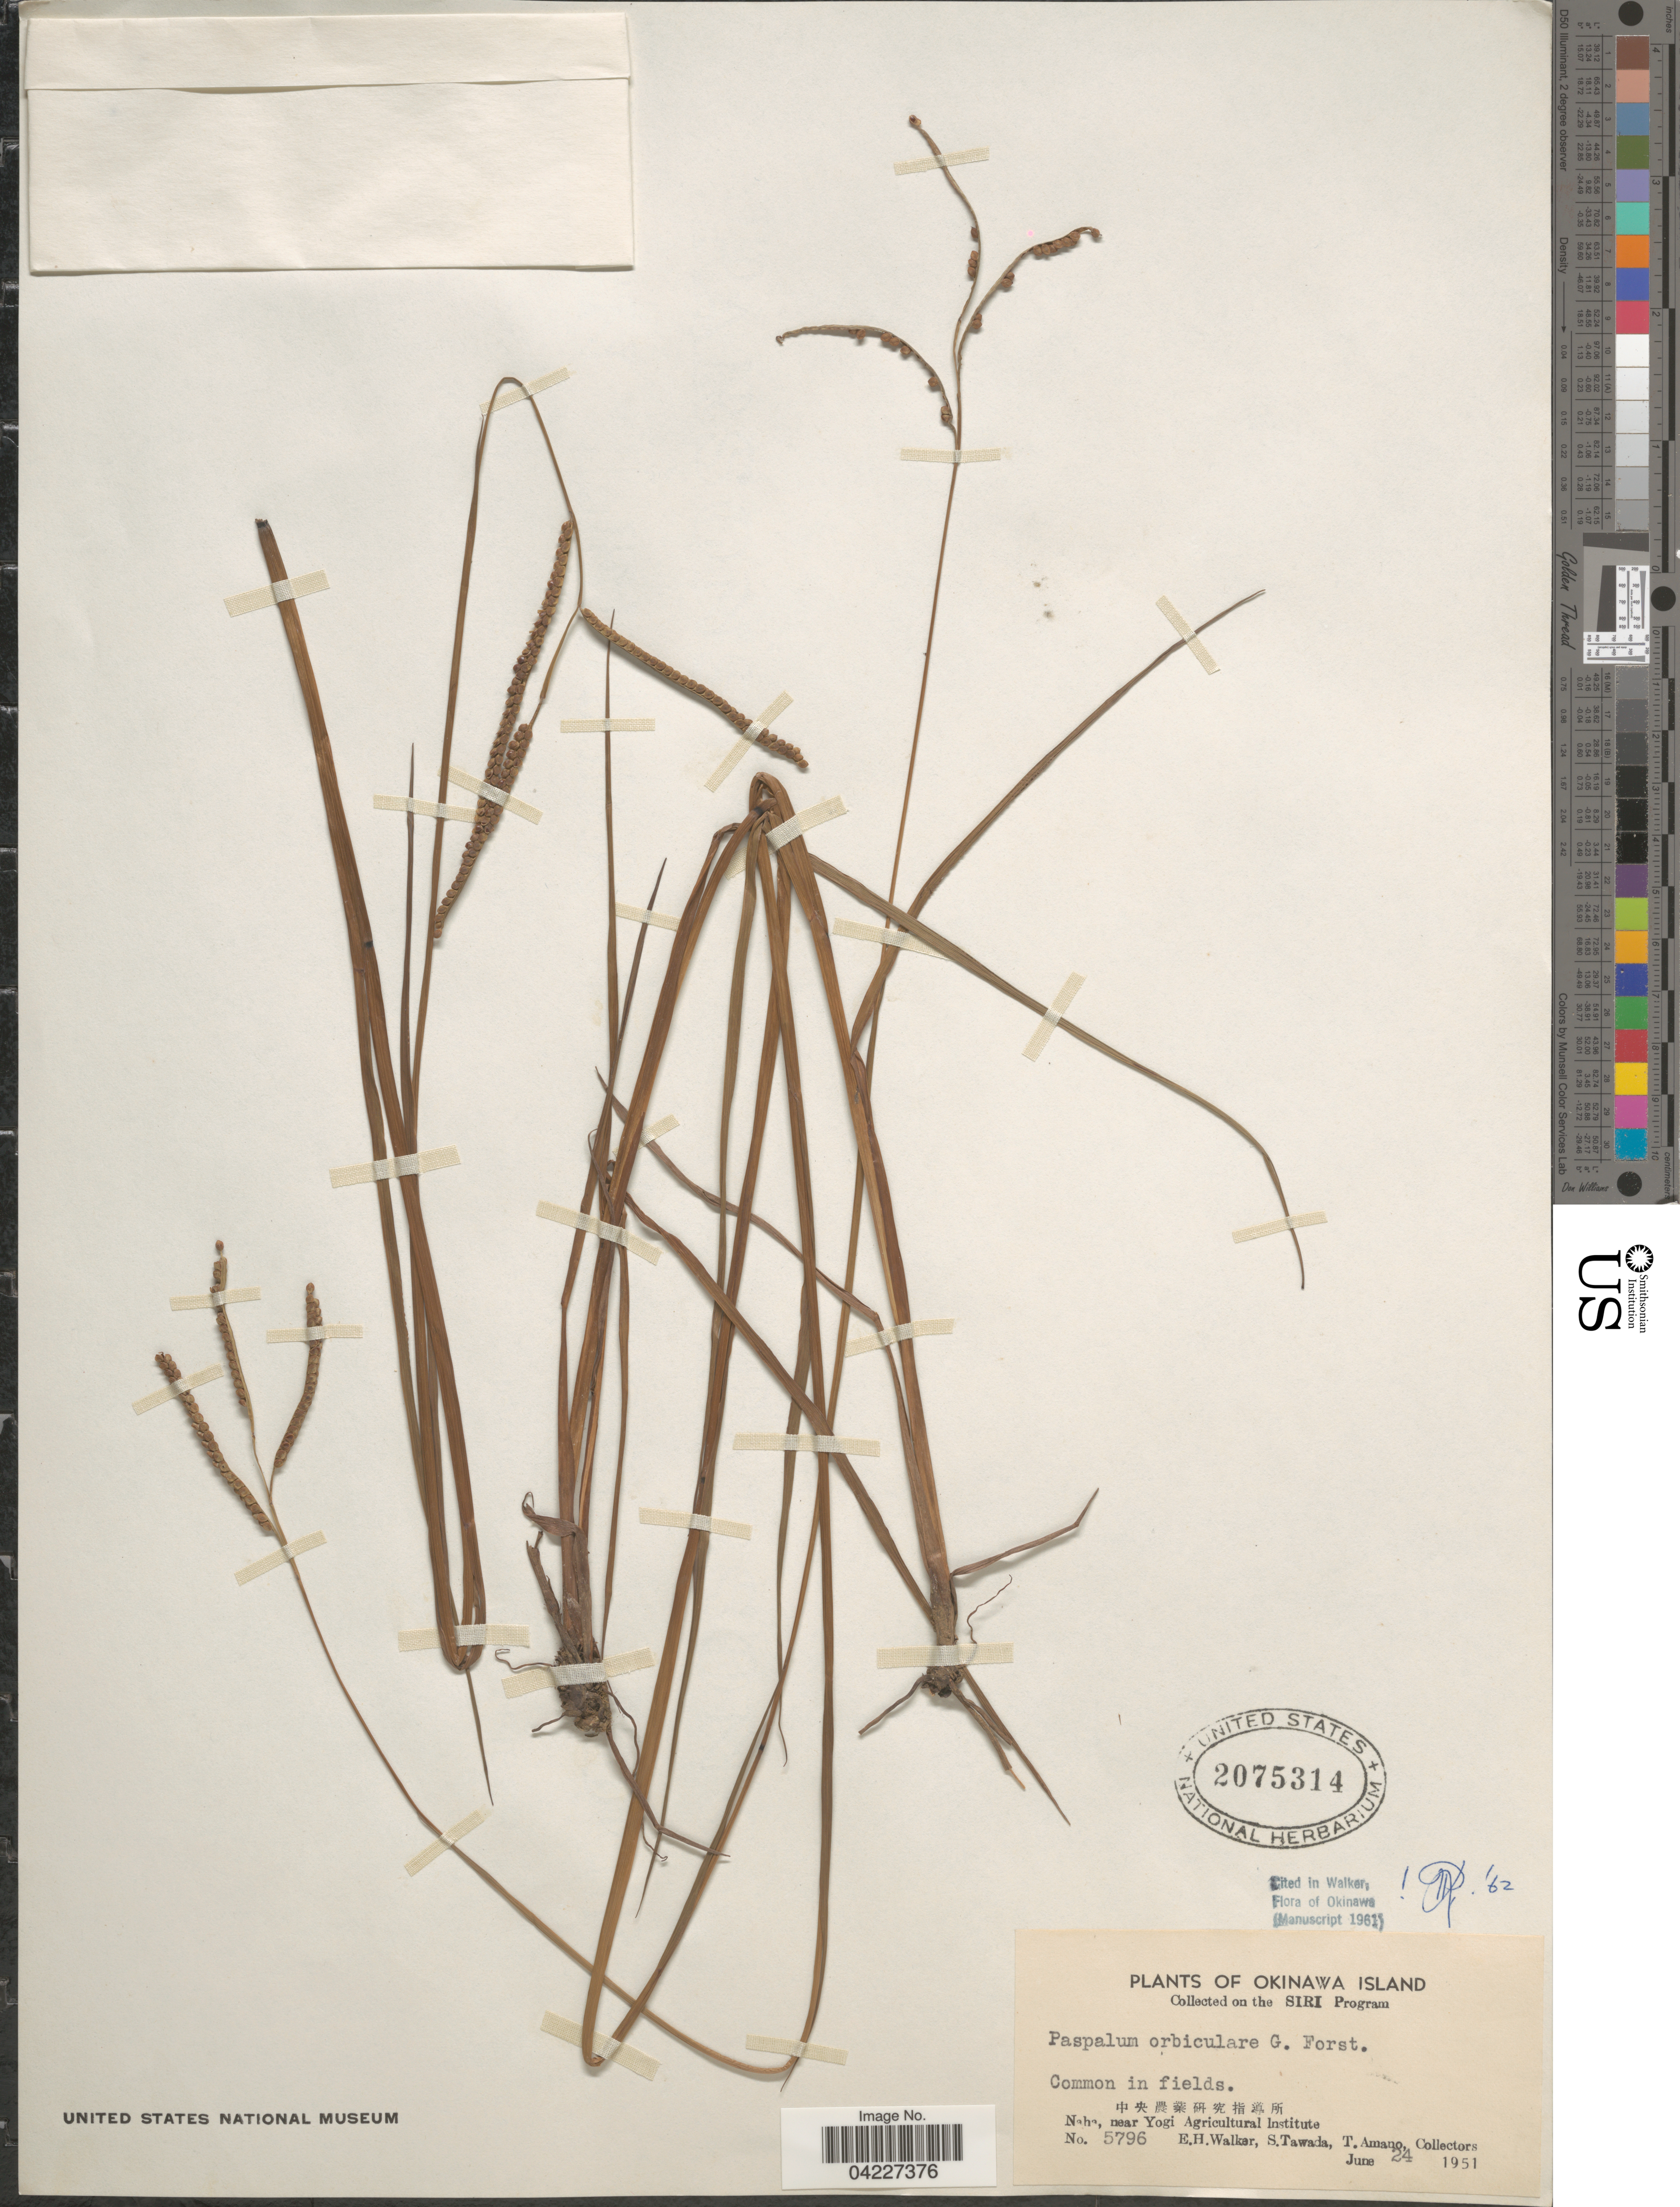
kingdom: Plantae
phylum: Tracheophyta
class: Liliopsida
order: Poales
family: Poaceae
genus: Paspalum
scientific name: Paspalum orbiculare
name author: G. Forst.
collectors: E. H. Walker, S. Tawada & T. Amano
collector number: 5796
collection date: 1951-06-24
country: Japan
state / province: Okinawa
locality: Okinawa Island. [Foreign script] [illegible te[Foreign script]t], near Yogi Agricultural Institute.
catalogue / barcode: US 2075314